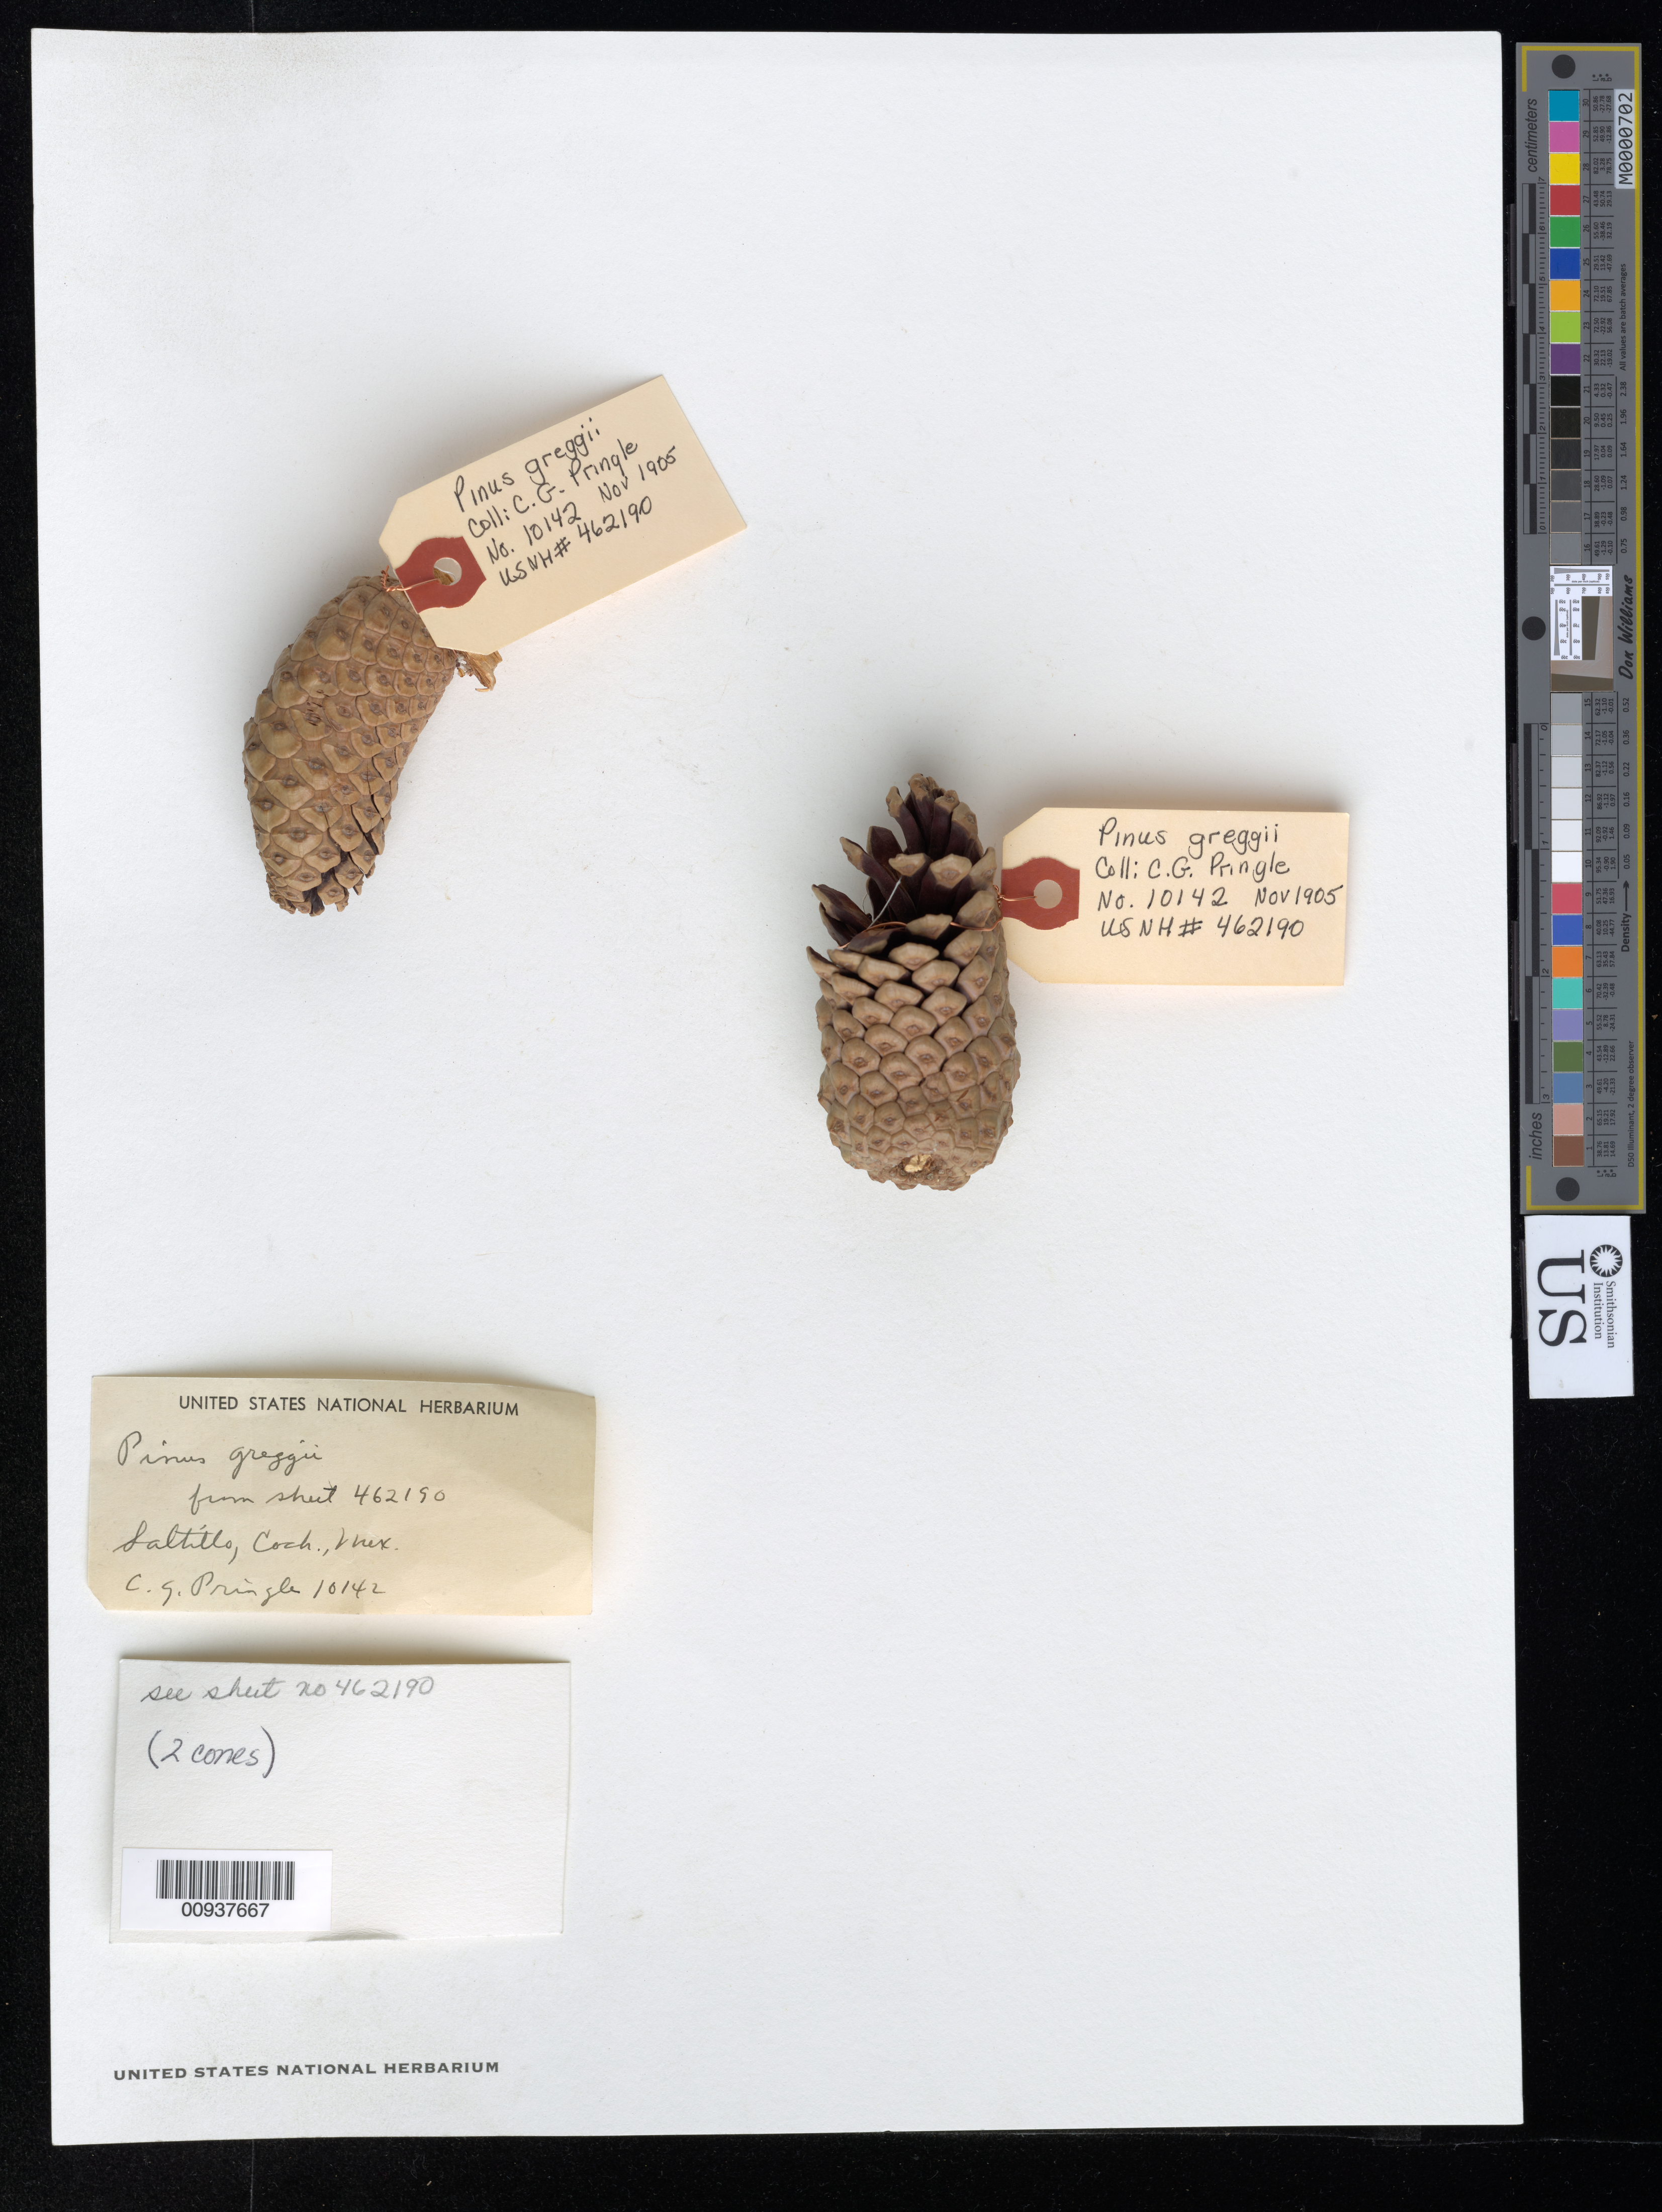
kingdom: Plantae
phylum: Tracheophyta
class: Pinopsida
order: Pinales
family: Pinaceae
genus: Pinus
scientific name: Pinus greggii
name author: Engelm. ex Parl.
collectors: C. G. Pringle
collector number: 10142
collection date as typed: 06 Nov 1905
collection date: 1905-11-06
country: Mexico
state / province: Coahuila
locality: Near Saltillo.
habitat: Mountains.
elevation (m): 2286